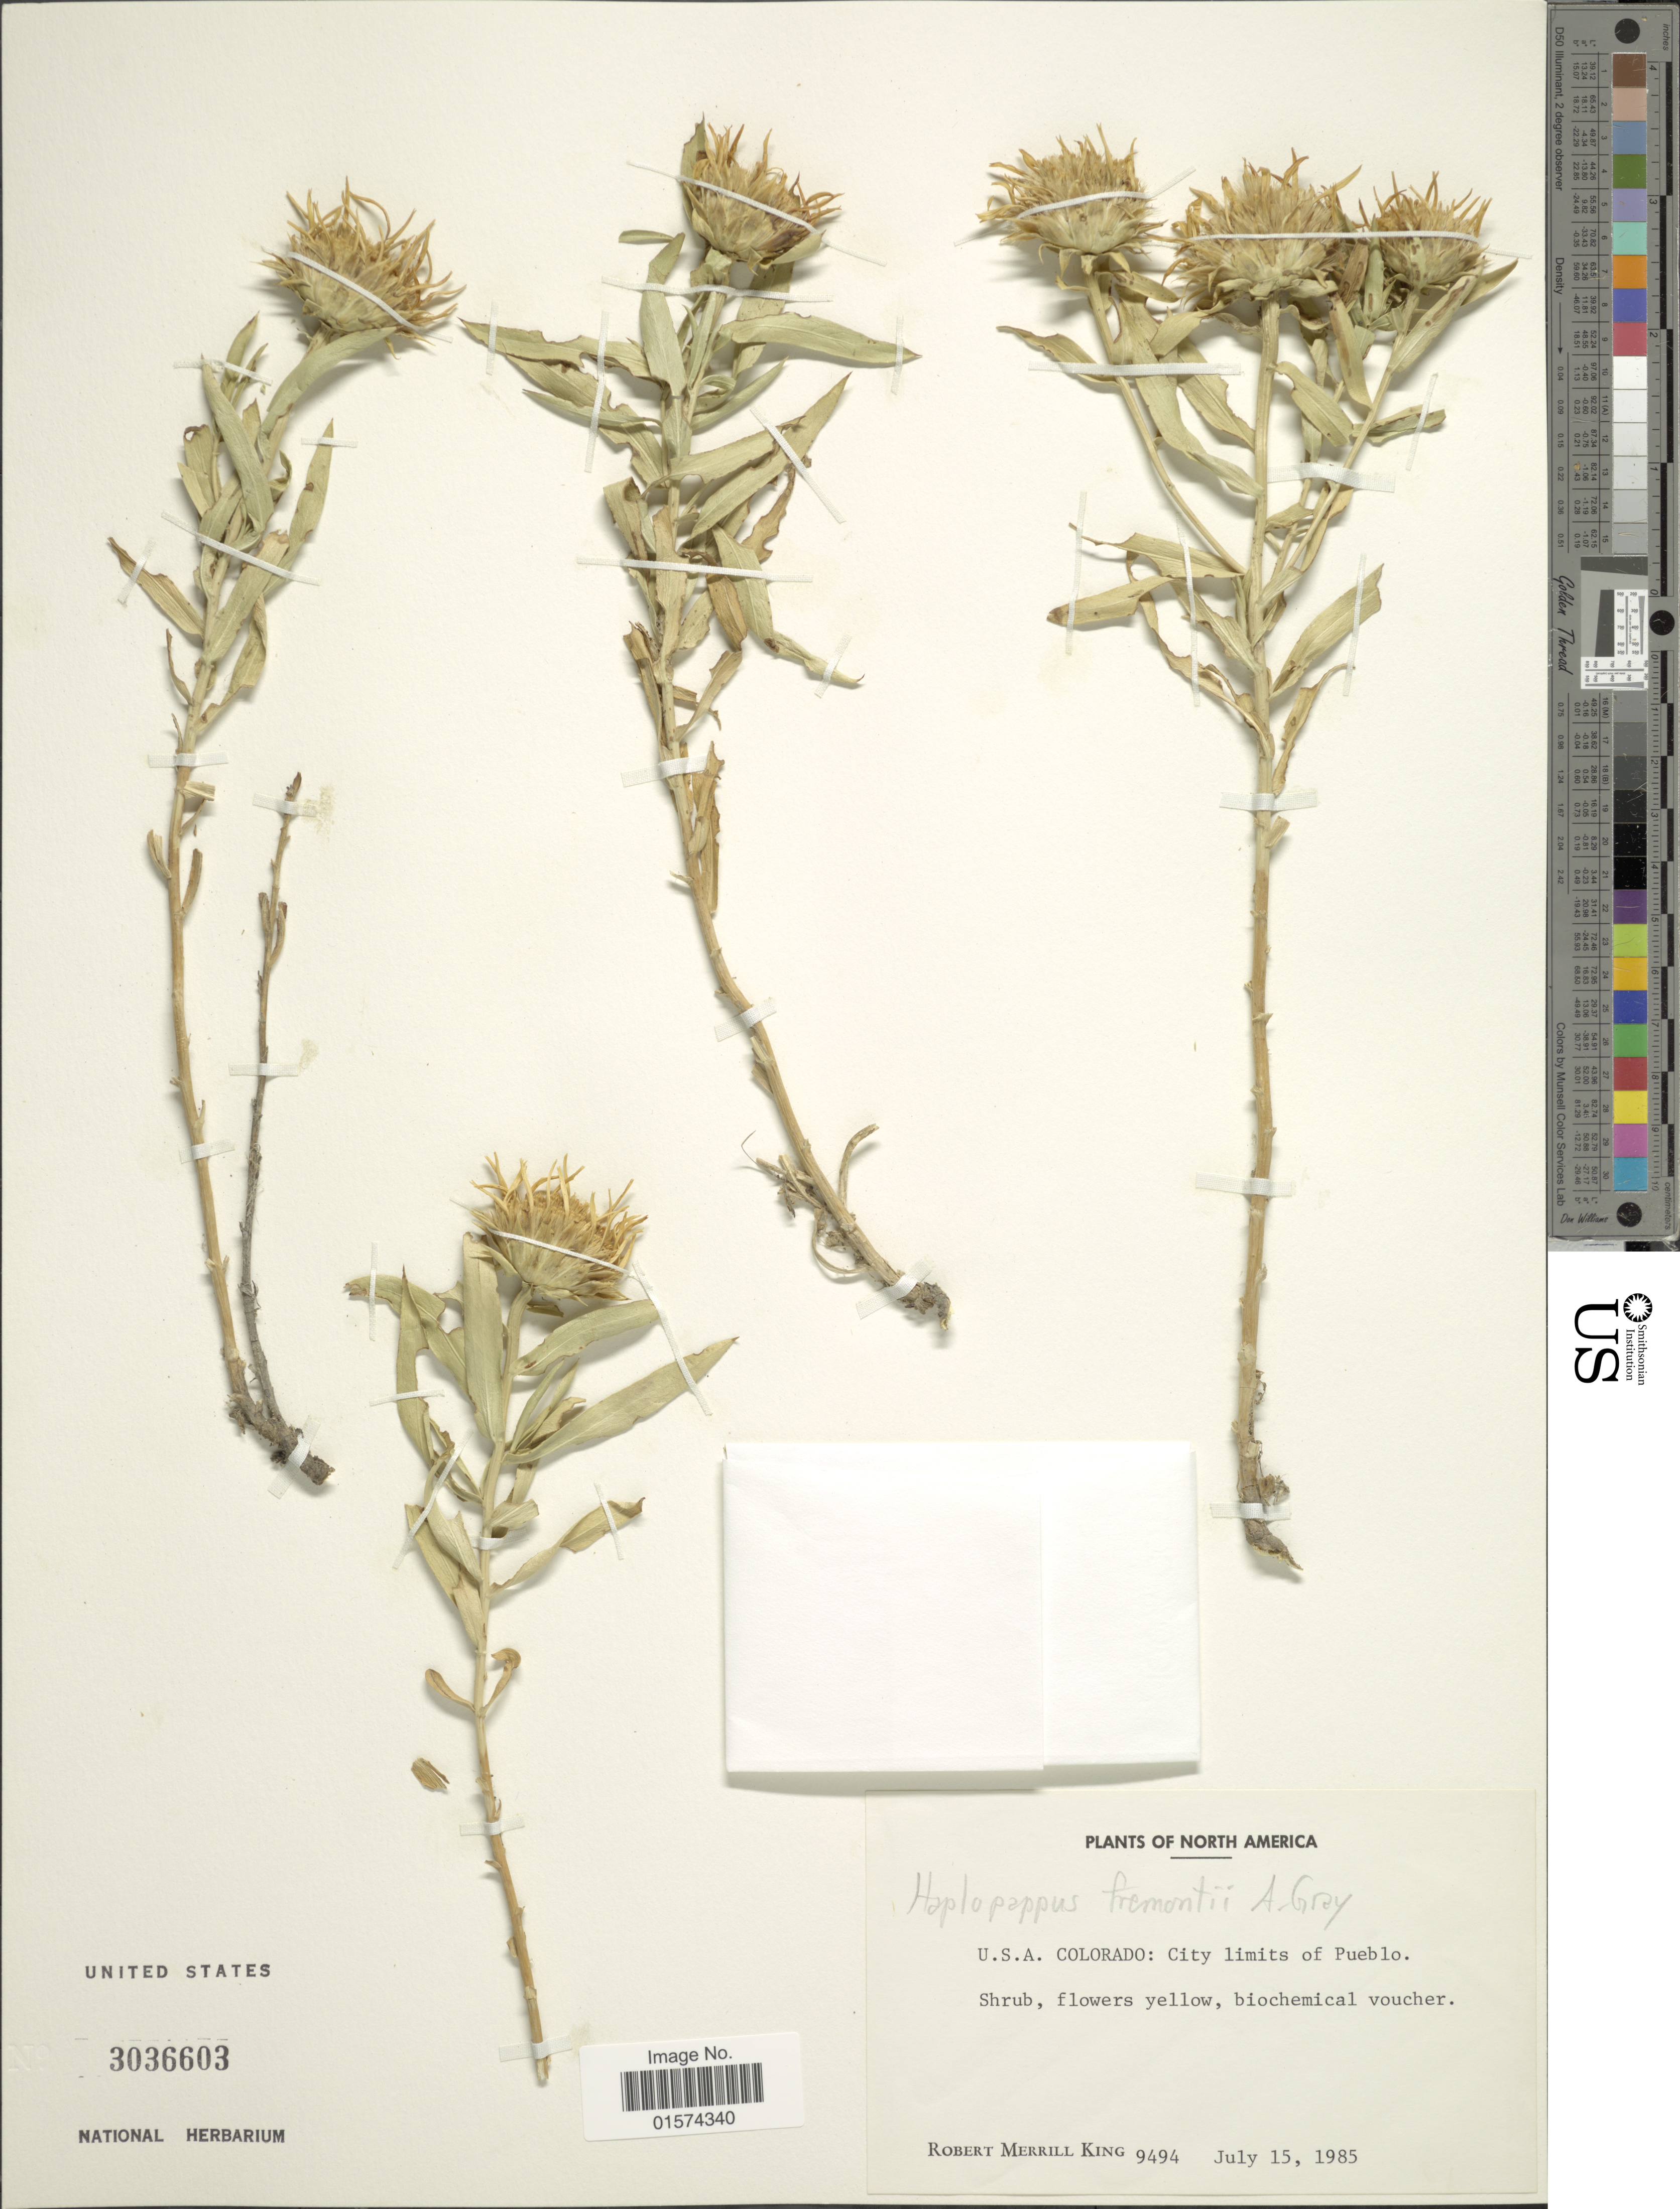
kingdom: Plantae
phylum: Tracheophyta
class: Magnoliopsida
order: Asterales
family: Asteraceae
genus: Oonopsis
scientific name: Oonopsis fremontii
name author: A. Gray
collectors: R. M. King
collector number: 9494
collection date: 1985-07-15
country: United States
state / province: Colorado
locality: North America, City limits of Pueblo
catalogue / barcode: US 3036603